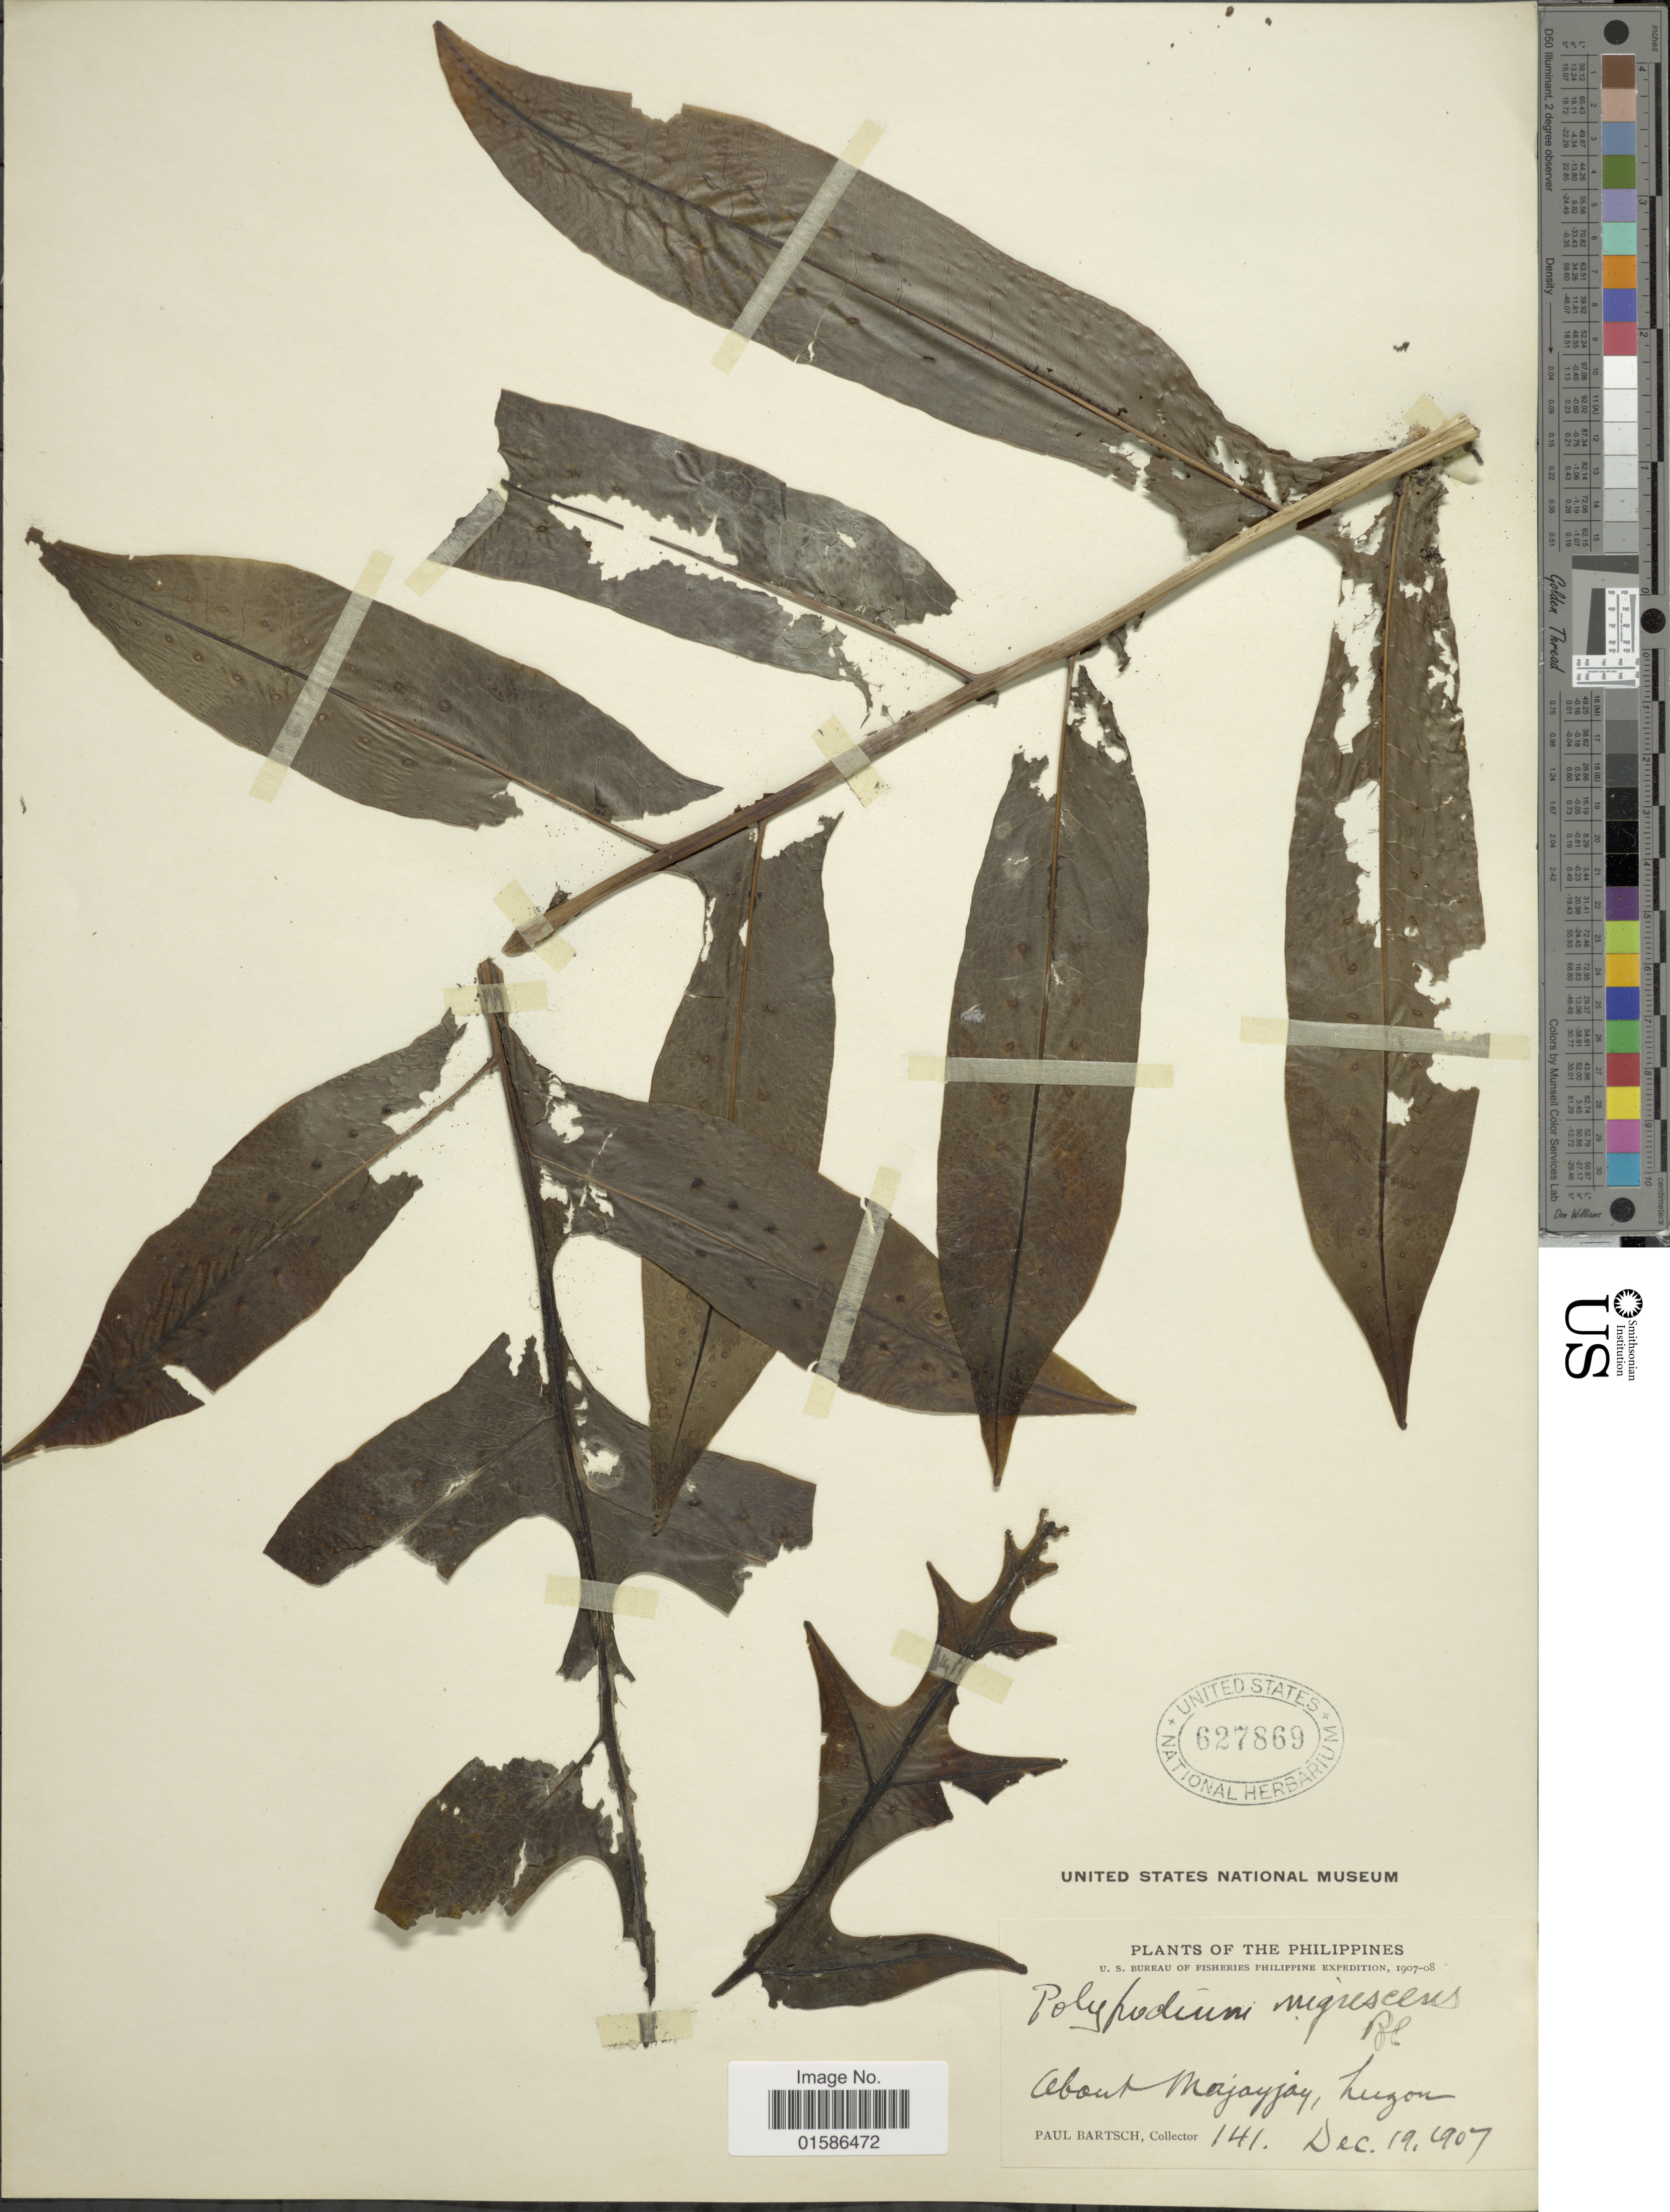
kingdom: Plantae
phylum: Tracheophyta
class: Polypodiopsida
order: Polypodiales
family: Polypodiaceae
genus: Microsorum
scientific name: Microsorum membranifolium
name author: (R. Br.) Ching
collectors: P. Bartsch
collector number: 141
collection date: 1907-12-19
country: Philippines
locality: About Majayjay, Luzon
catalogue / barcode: US 627869